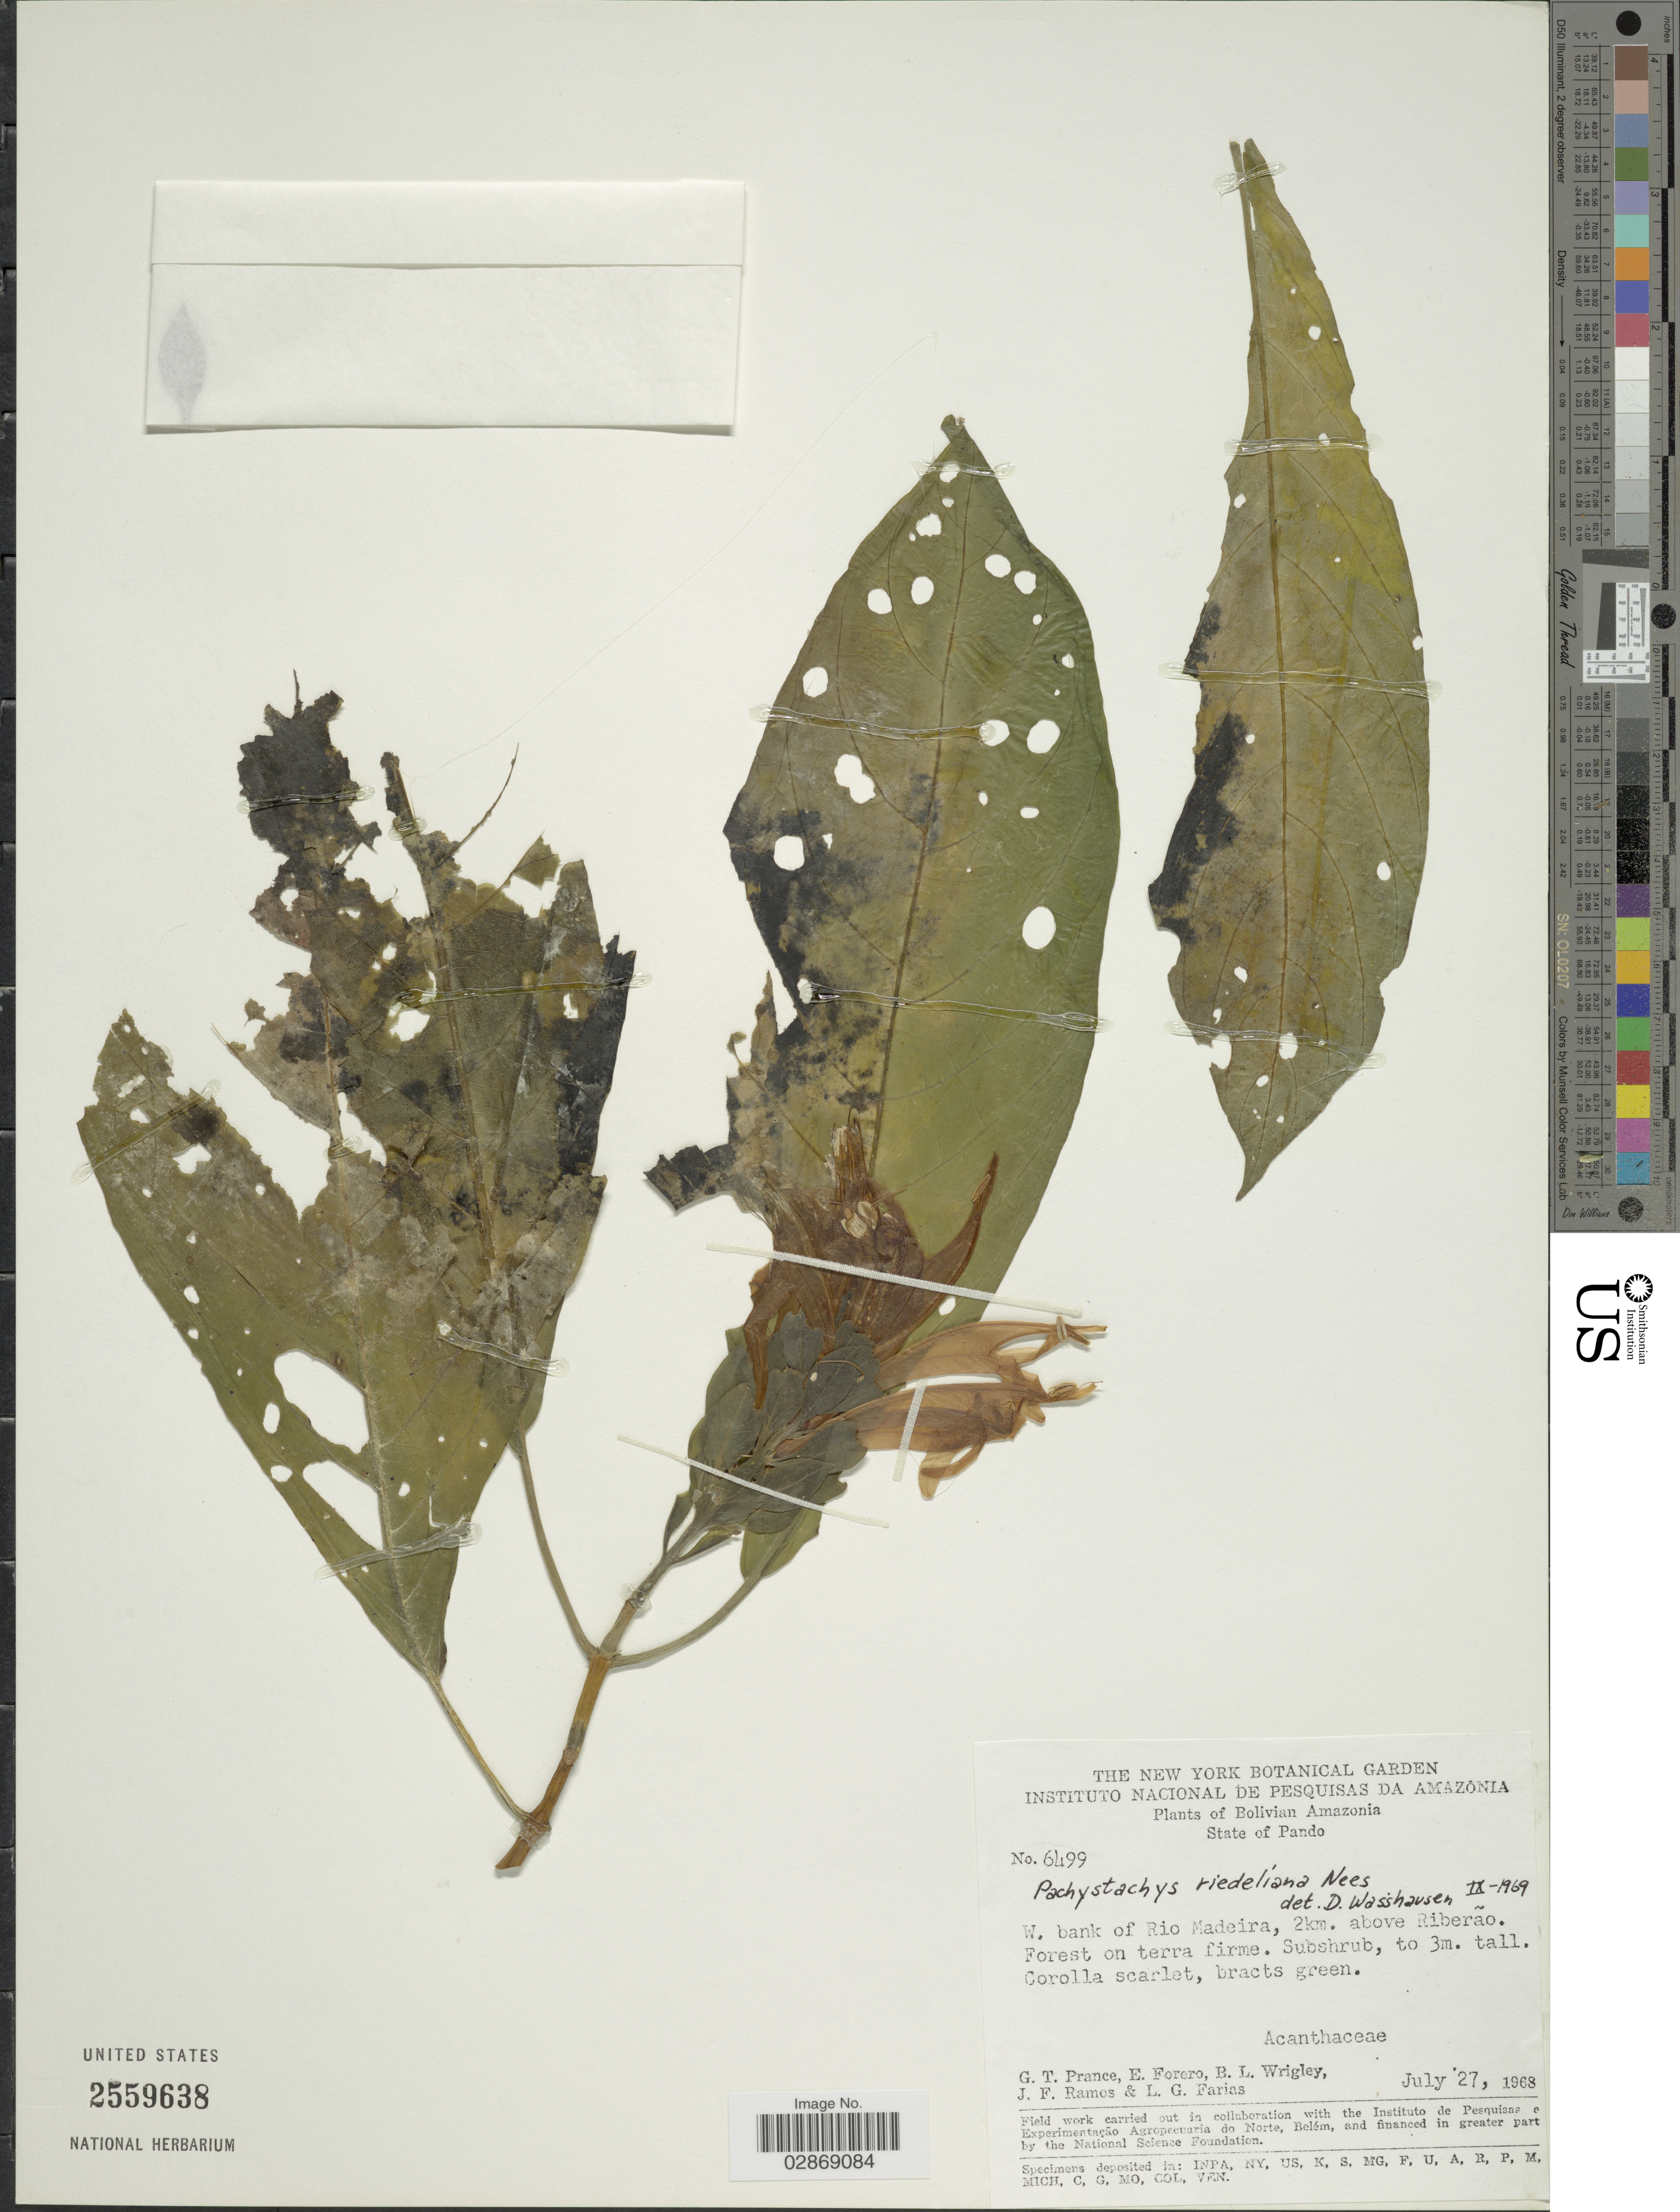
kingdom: Plantae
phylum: Tracheophyta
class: Magnoliopsida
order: Lamiales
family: Acanthaceae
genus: Pachystachys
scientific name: Pachystachys spicata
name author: (Ruiz & Pav.) Wassh.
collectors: G. T. Prance, E. Forero, B. L. Wrigley, J. F. Ramos & L. G. Farias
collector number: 6499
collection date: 1968-07-27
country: Bolivia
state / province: Pando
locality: Bolivian Amazonia. W. bank of Rio Madeira, 2 km. above Ribeirão.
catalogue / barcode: US 2559638